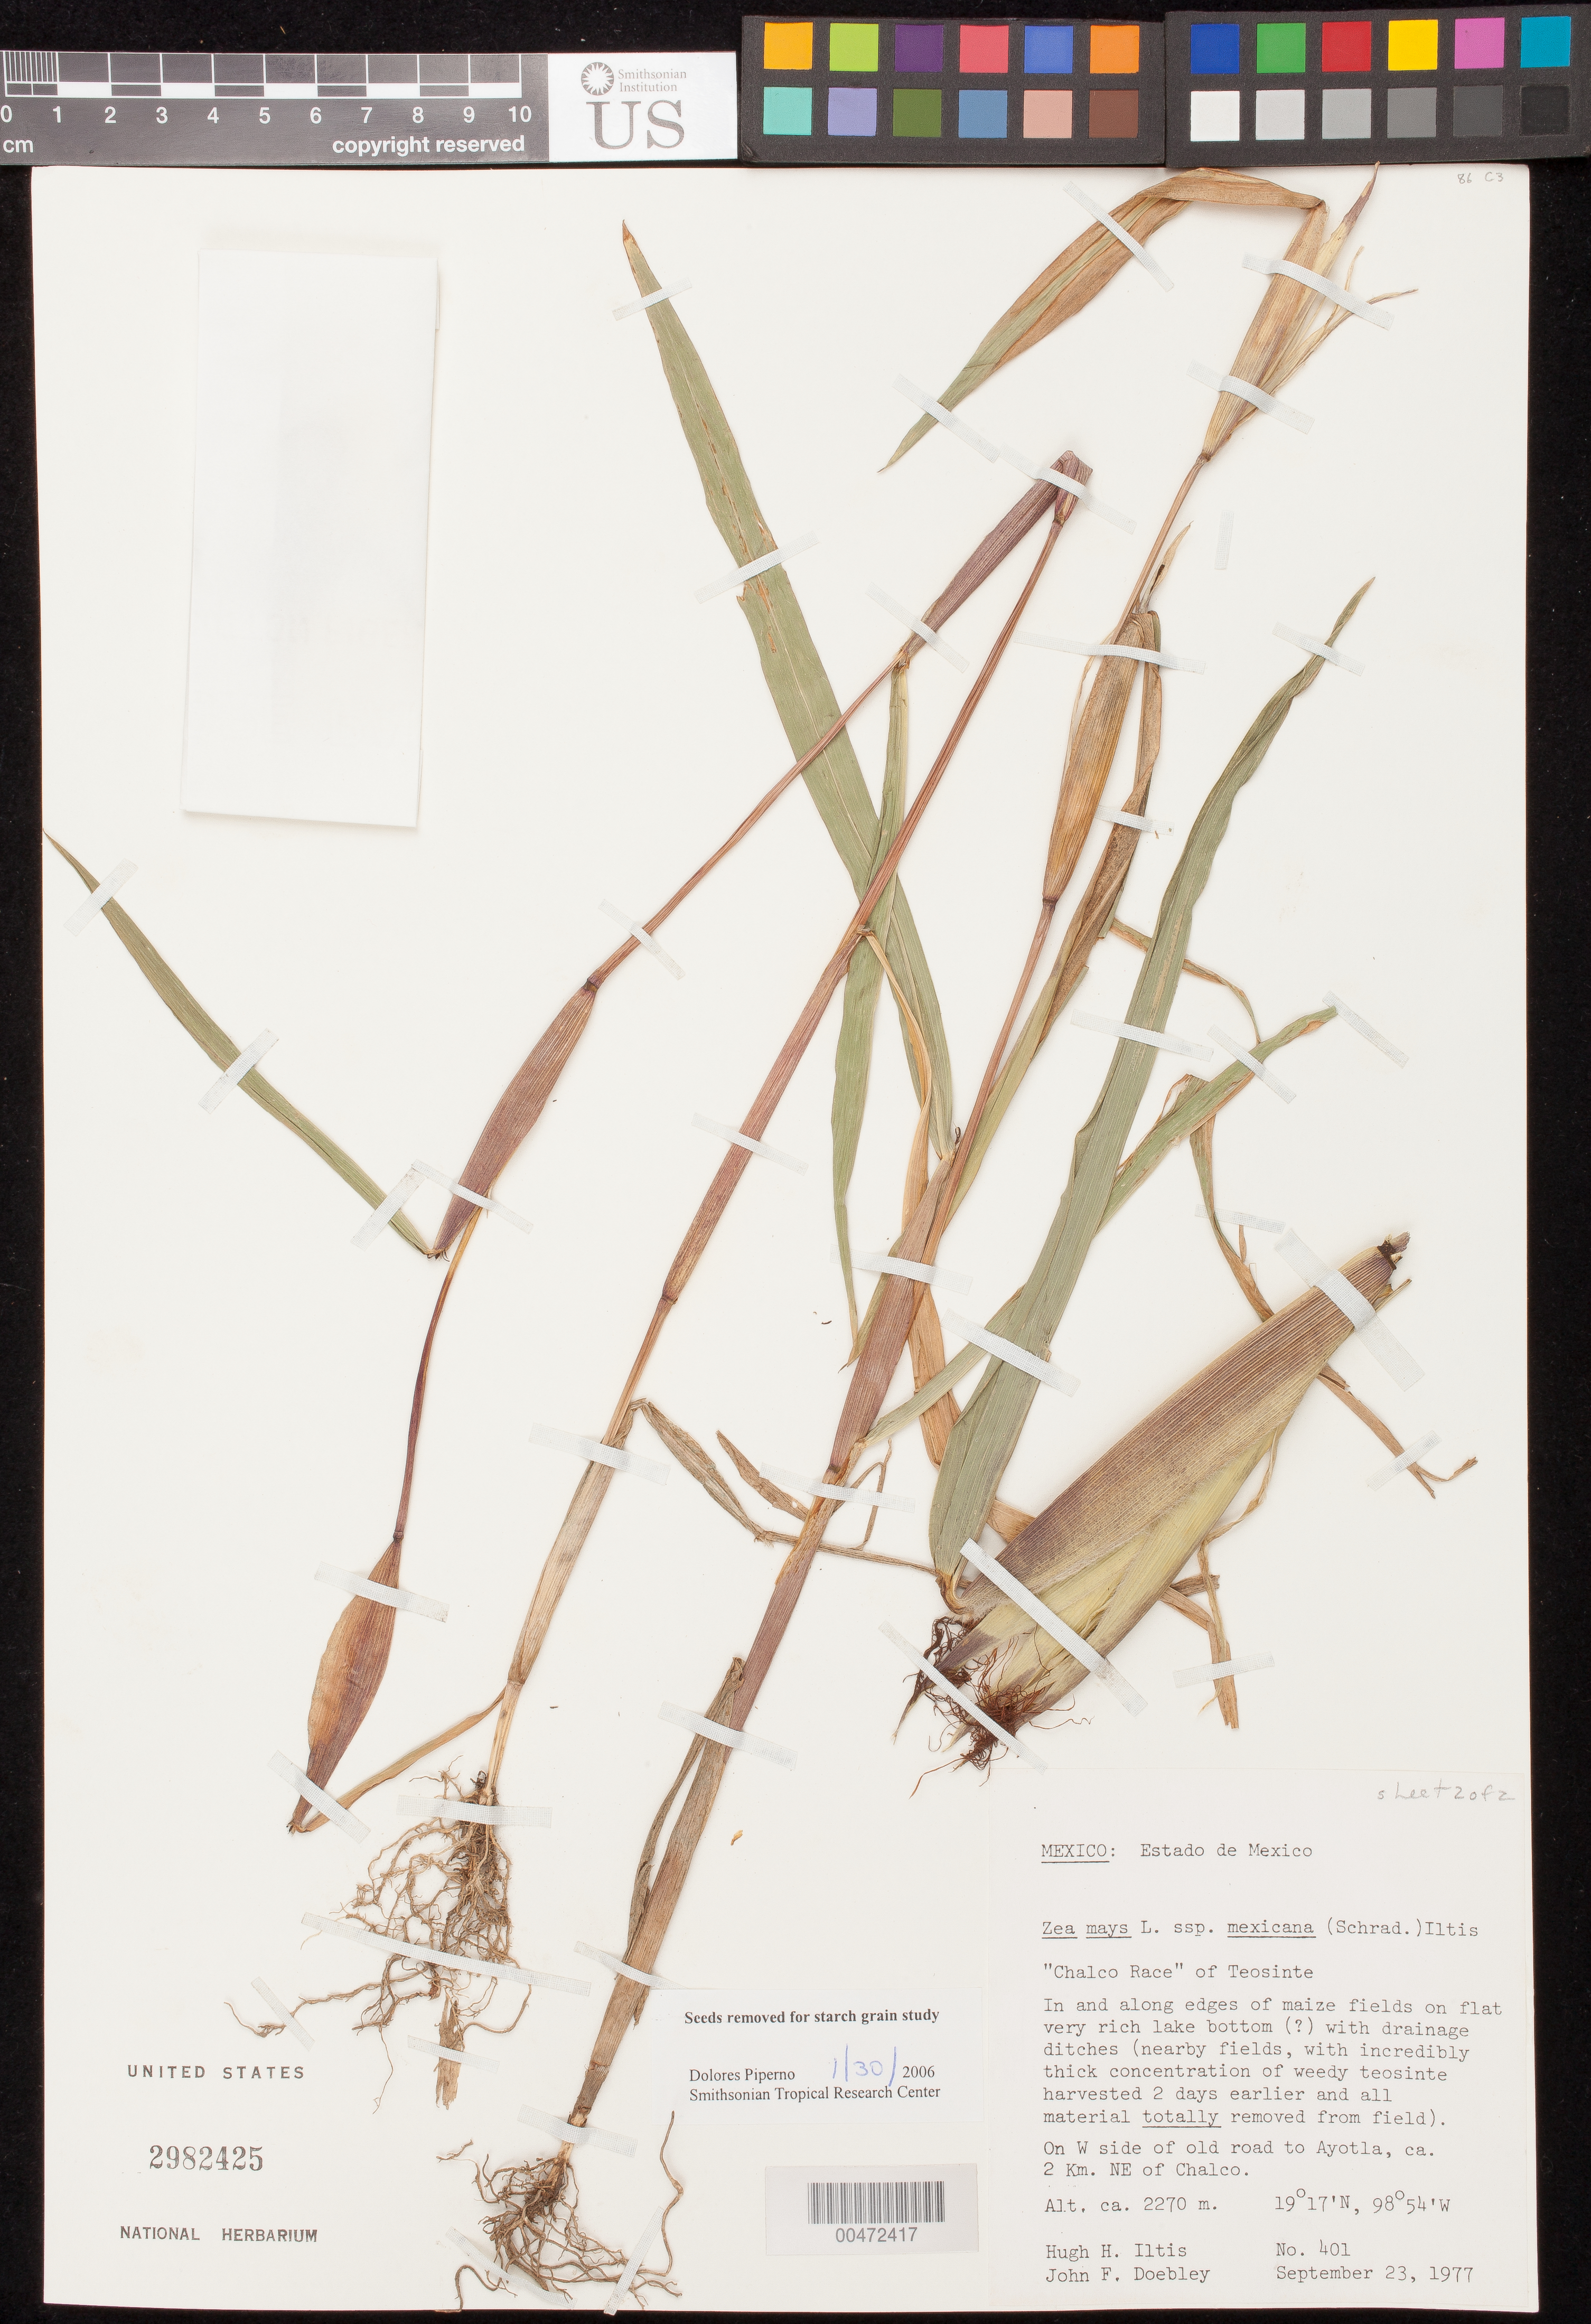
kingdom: Plantae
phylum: Tracheophyta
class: Liliopsida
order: Poales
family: Poaceae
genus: Zea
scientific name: Zea mays subsp. mexicana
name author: (Schrad.) Iltis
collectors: H. H. Iltis & J. F. Doebley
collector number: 401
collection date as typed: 23 Sep 1977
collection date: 1977-09-23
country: Mexico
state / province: México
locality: On W side of old rd to Ayotla, ca. 2 km NE of Chalco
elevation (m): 2270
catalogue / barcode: US 2982425